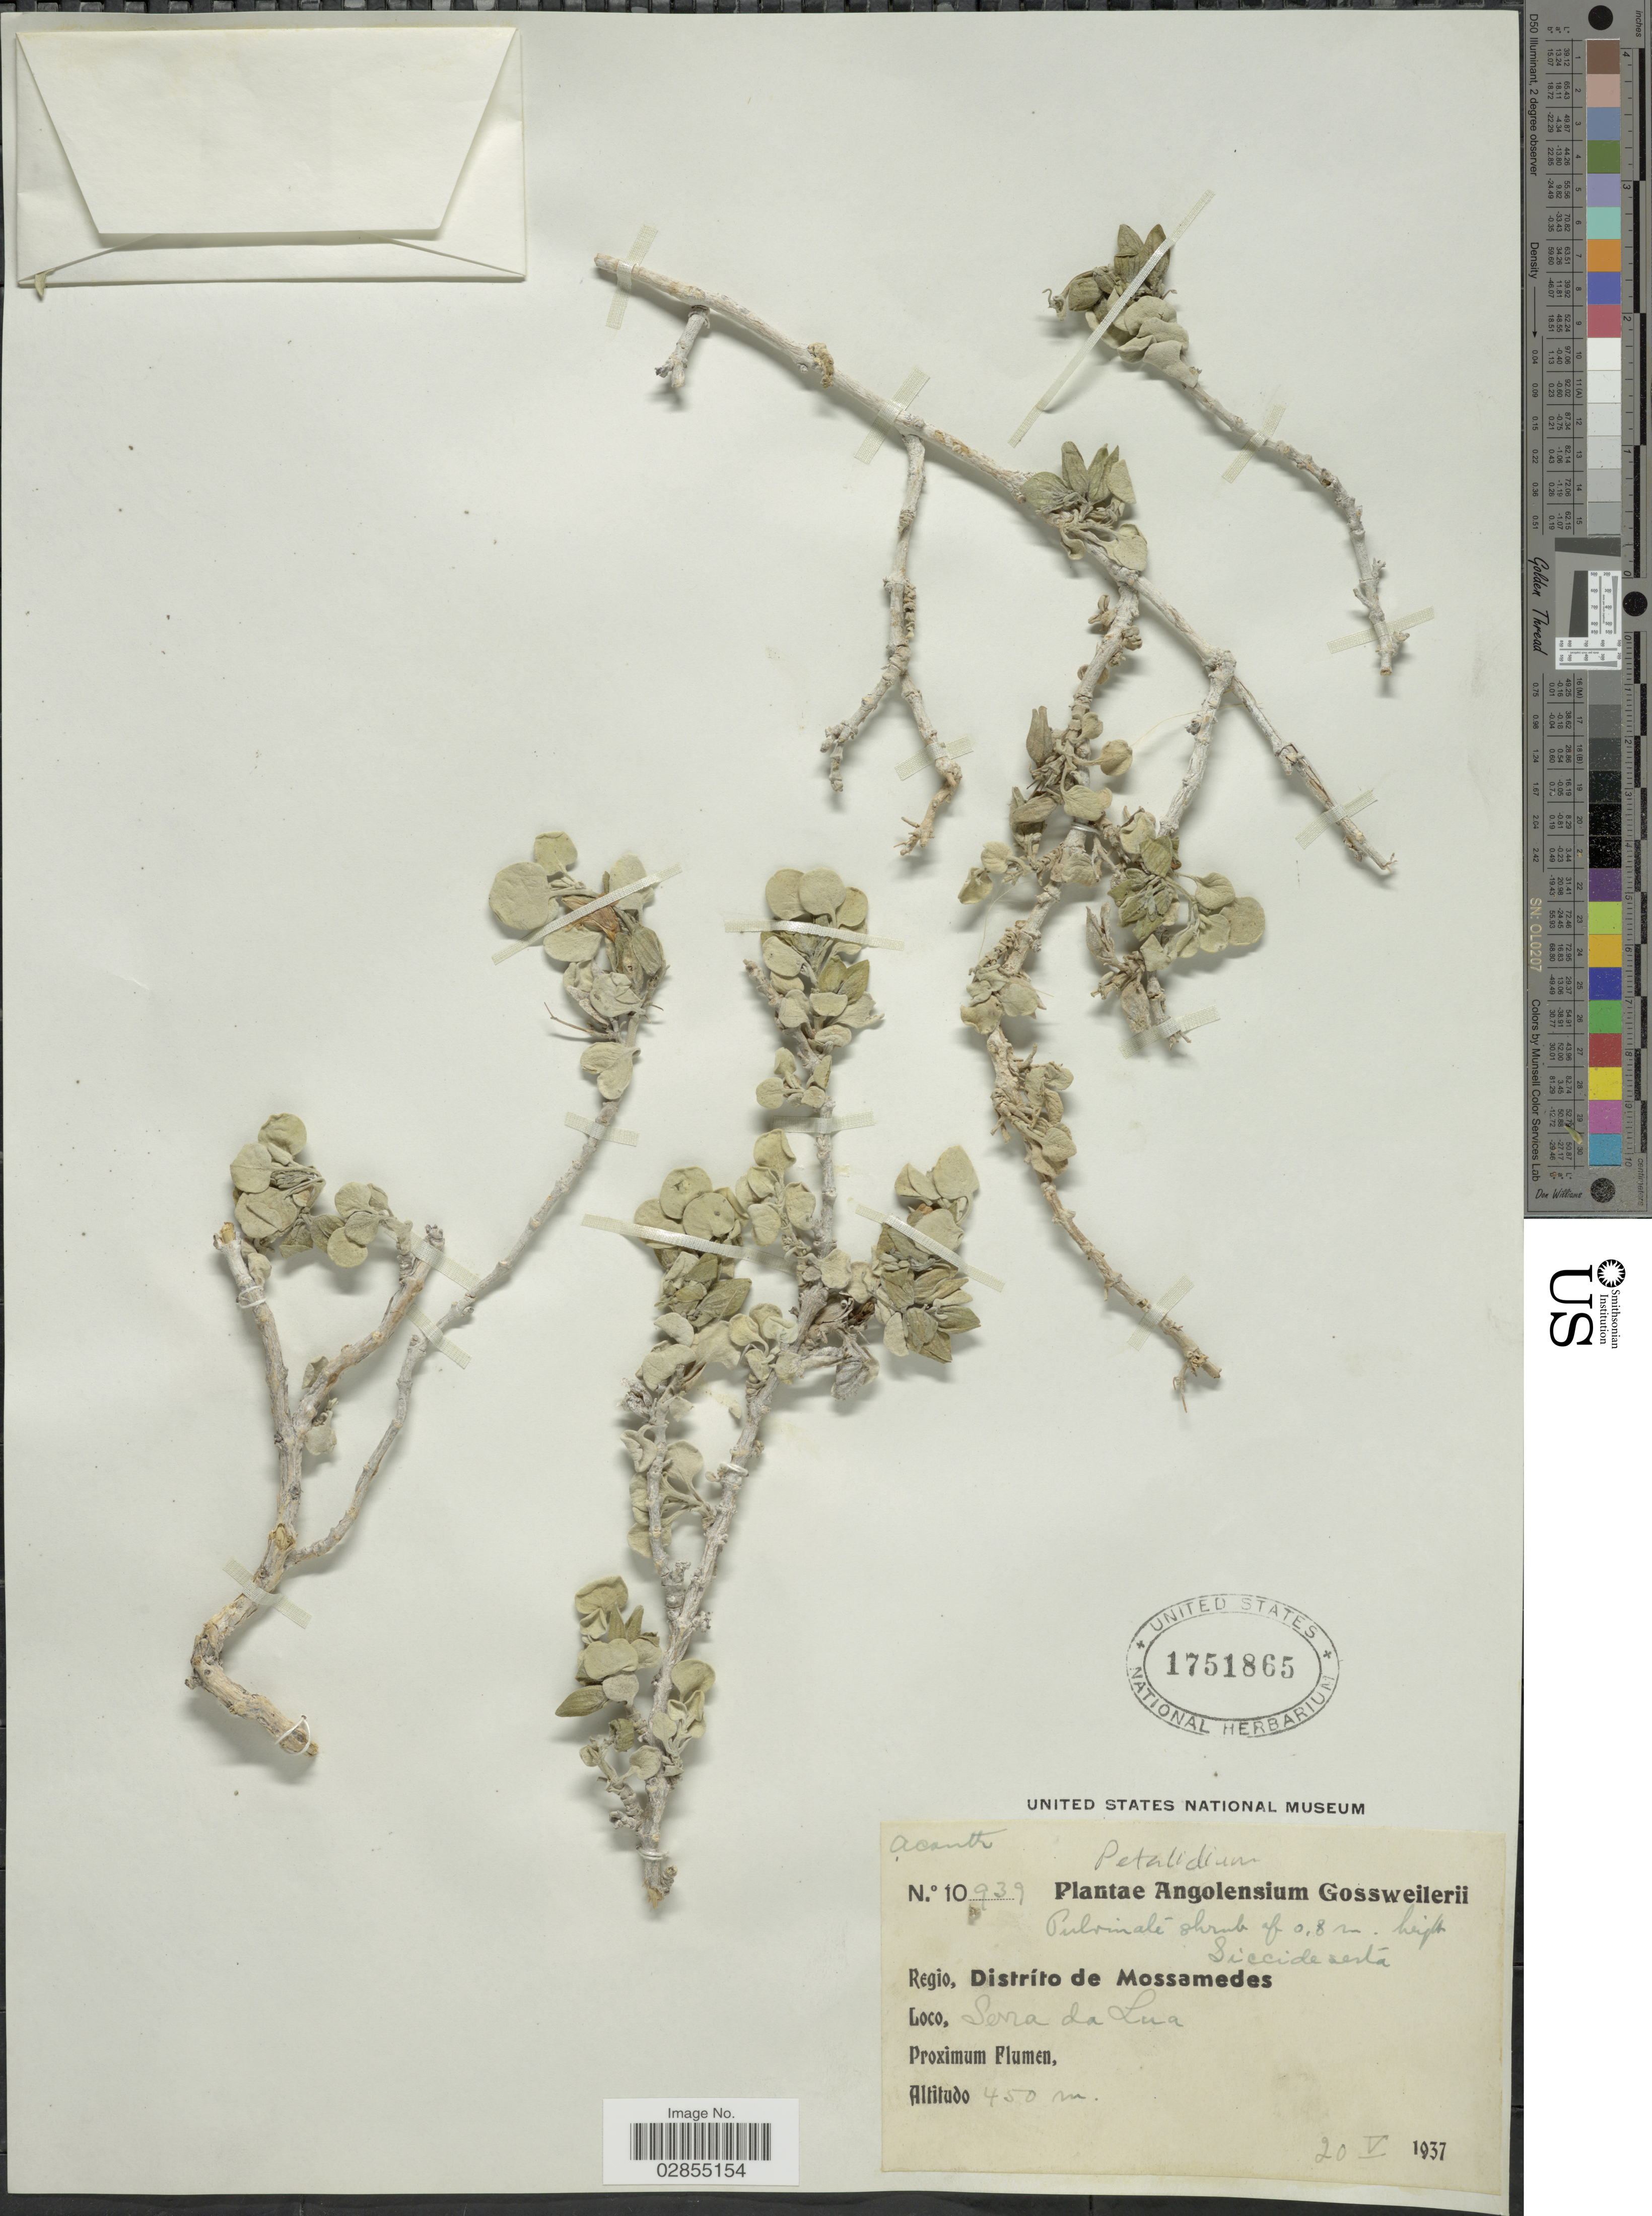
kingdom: Plantae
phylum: Tracheophyta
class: Magnoliopsida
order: Lamiales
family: Acanthaceae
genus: Petalidium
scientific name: Petalidium sp.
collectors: -. Gossweiler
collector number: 10939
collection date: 1937-05-20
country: Angola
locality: Distrito de Mossamedes. Serra da Lua.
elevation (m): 450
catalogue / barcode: US 1751865